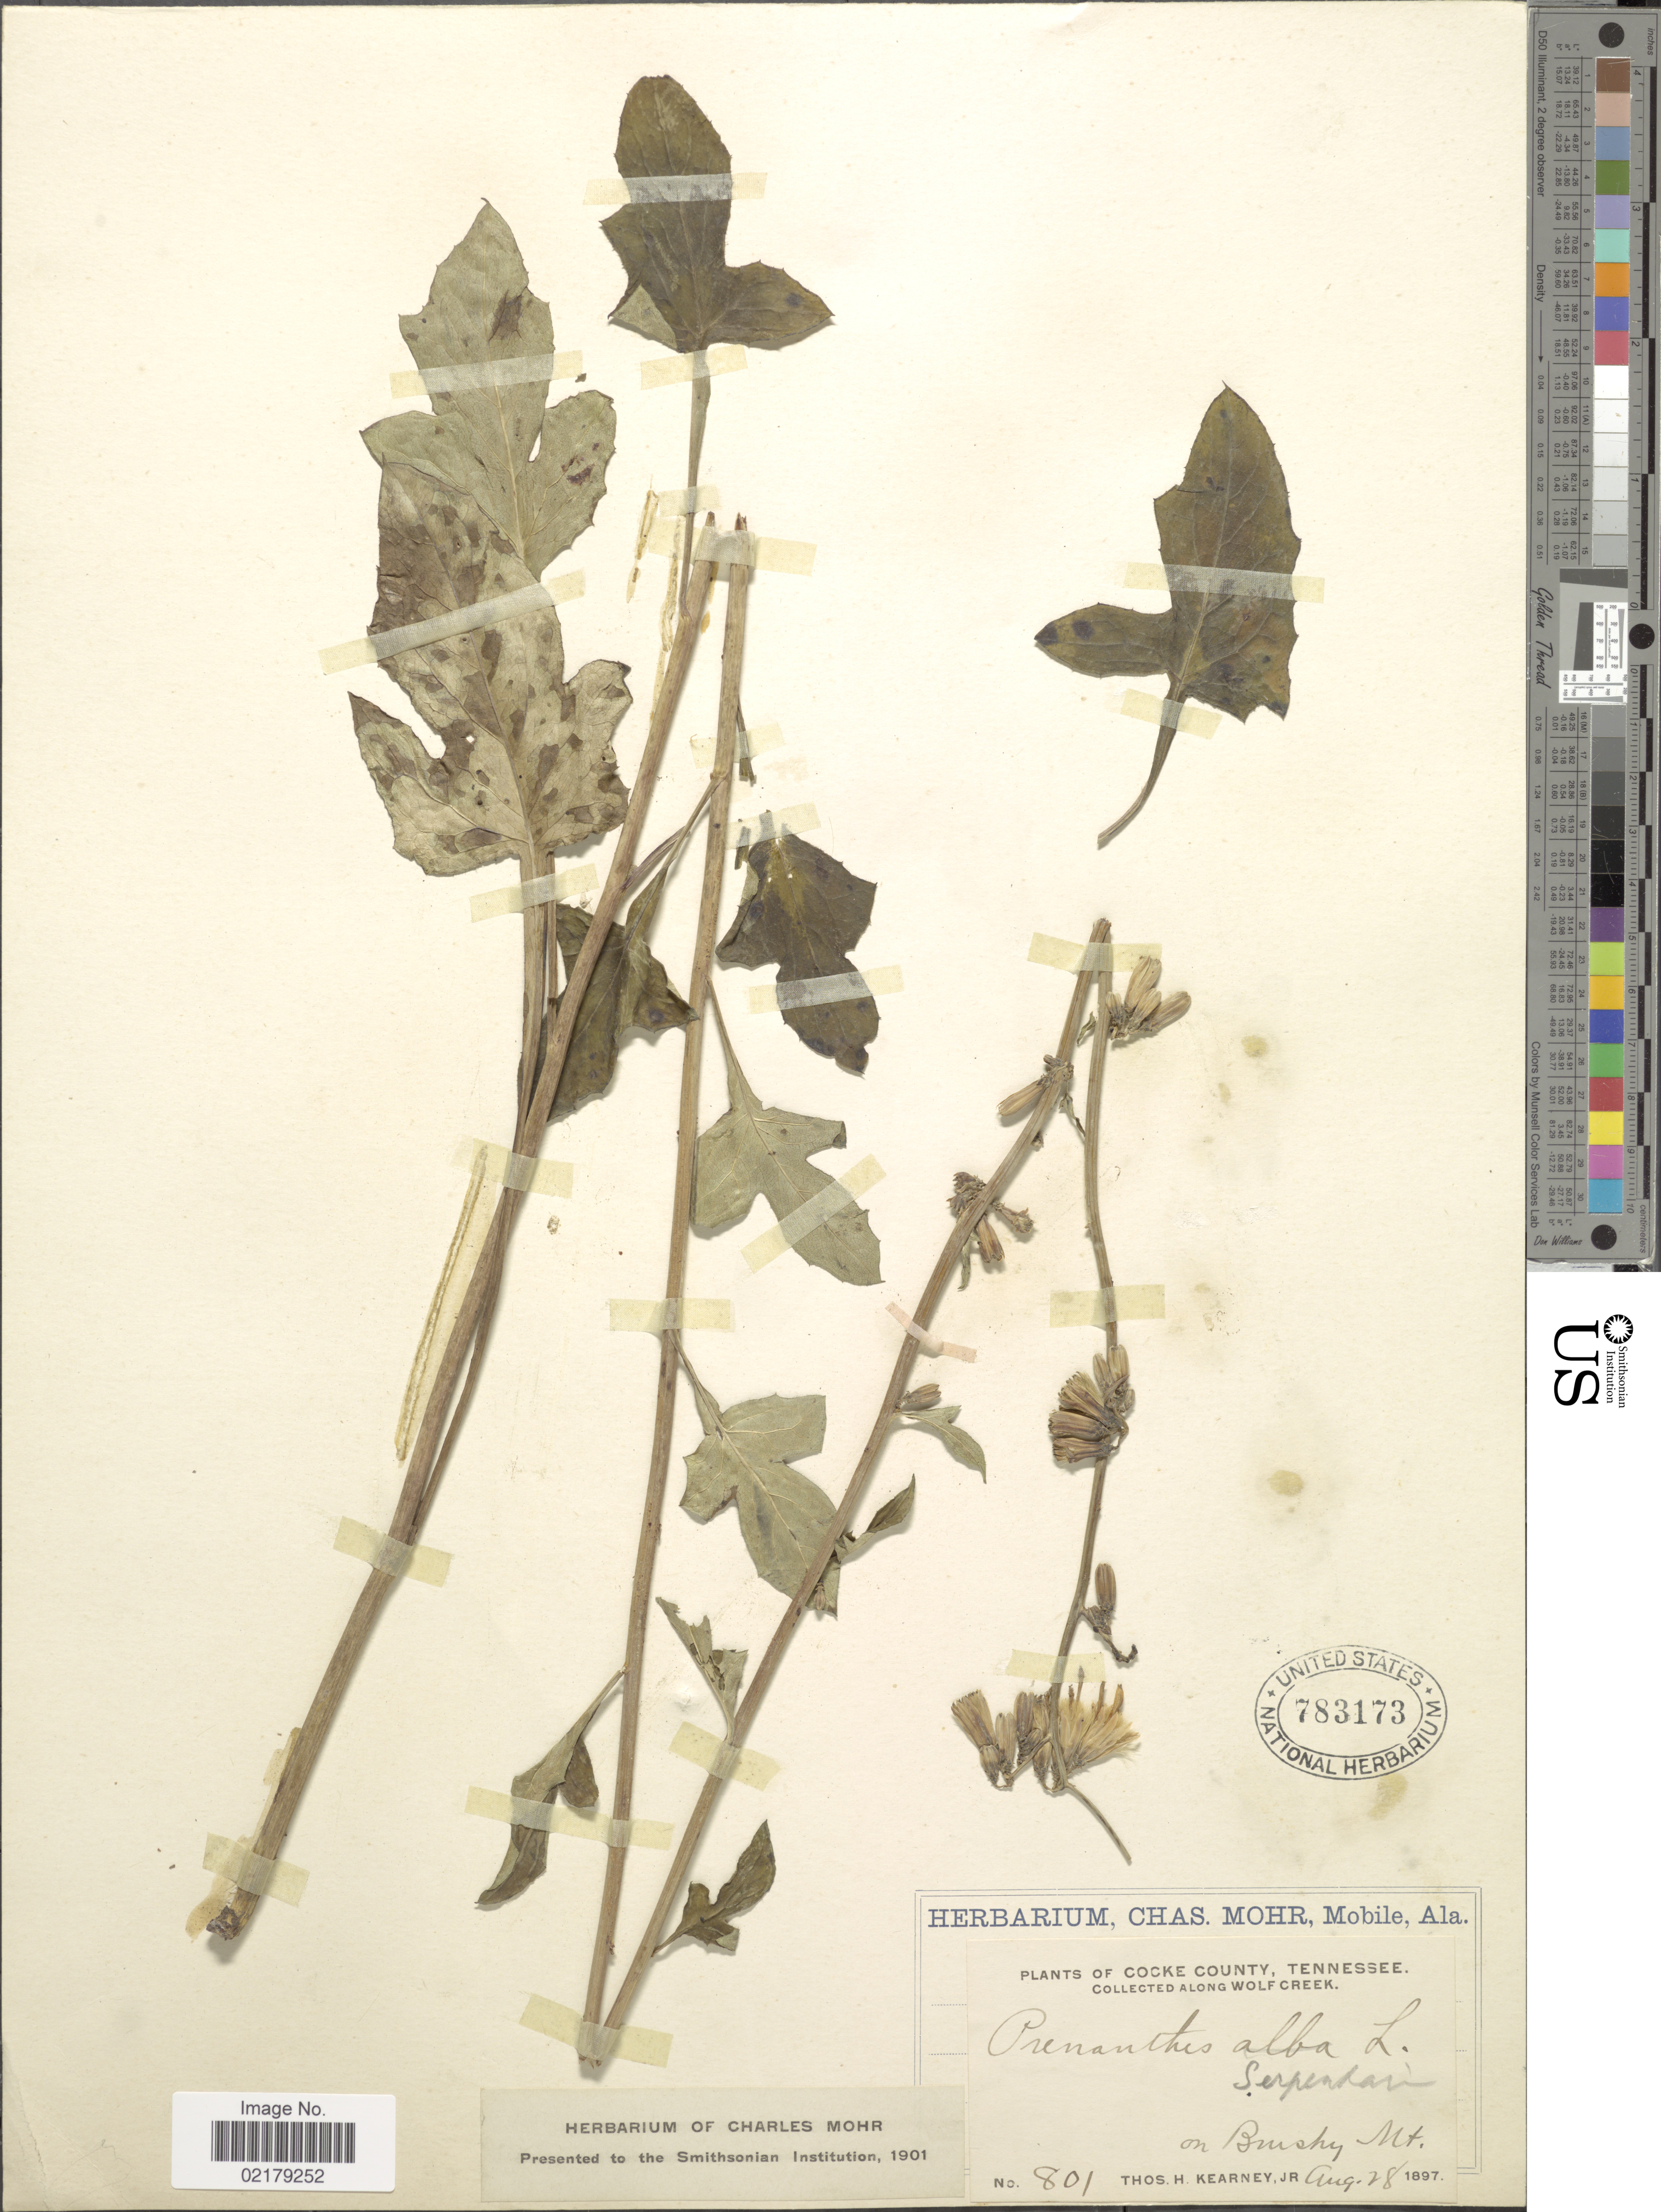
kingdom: Plantae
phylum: Tracheophyta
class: Magnoliopsida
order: Asterales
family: Asteraceae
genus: Nabalus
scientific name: Nabalus serpentarius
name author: (Pursh) Hook.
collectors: T. H. Kearney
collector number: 801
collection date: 1897-08-28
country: United States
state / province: Tennessee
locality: Cocke County, Along Wolf Creek, on Brushy Mt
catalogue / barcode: US 783173